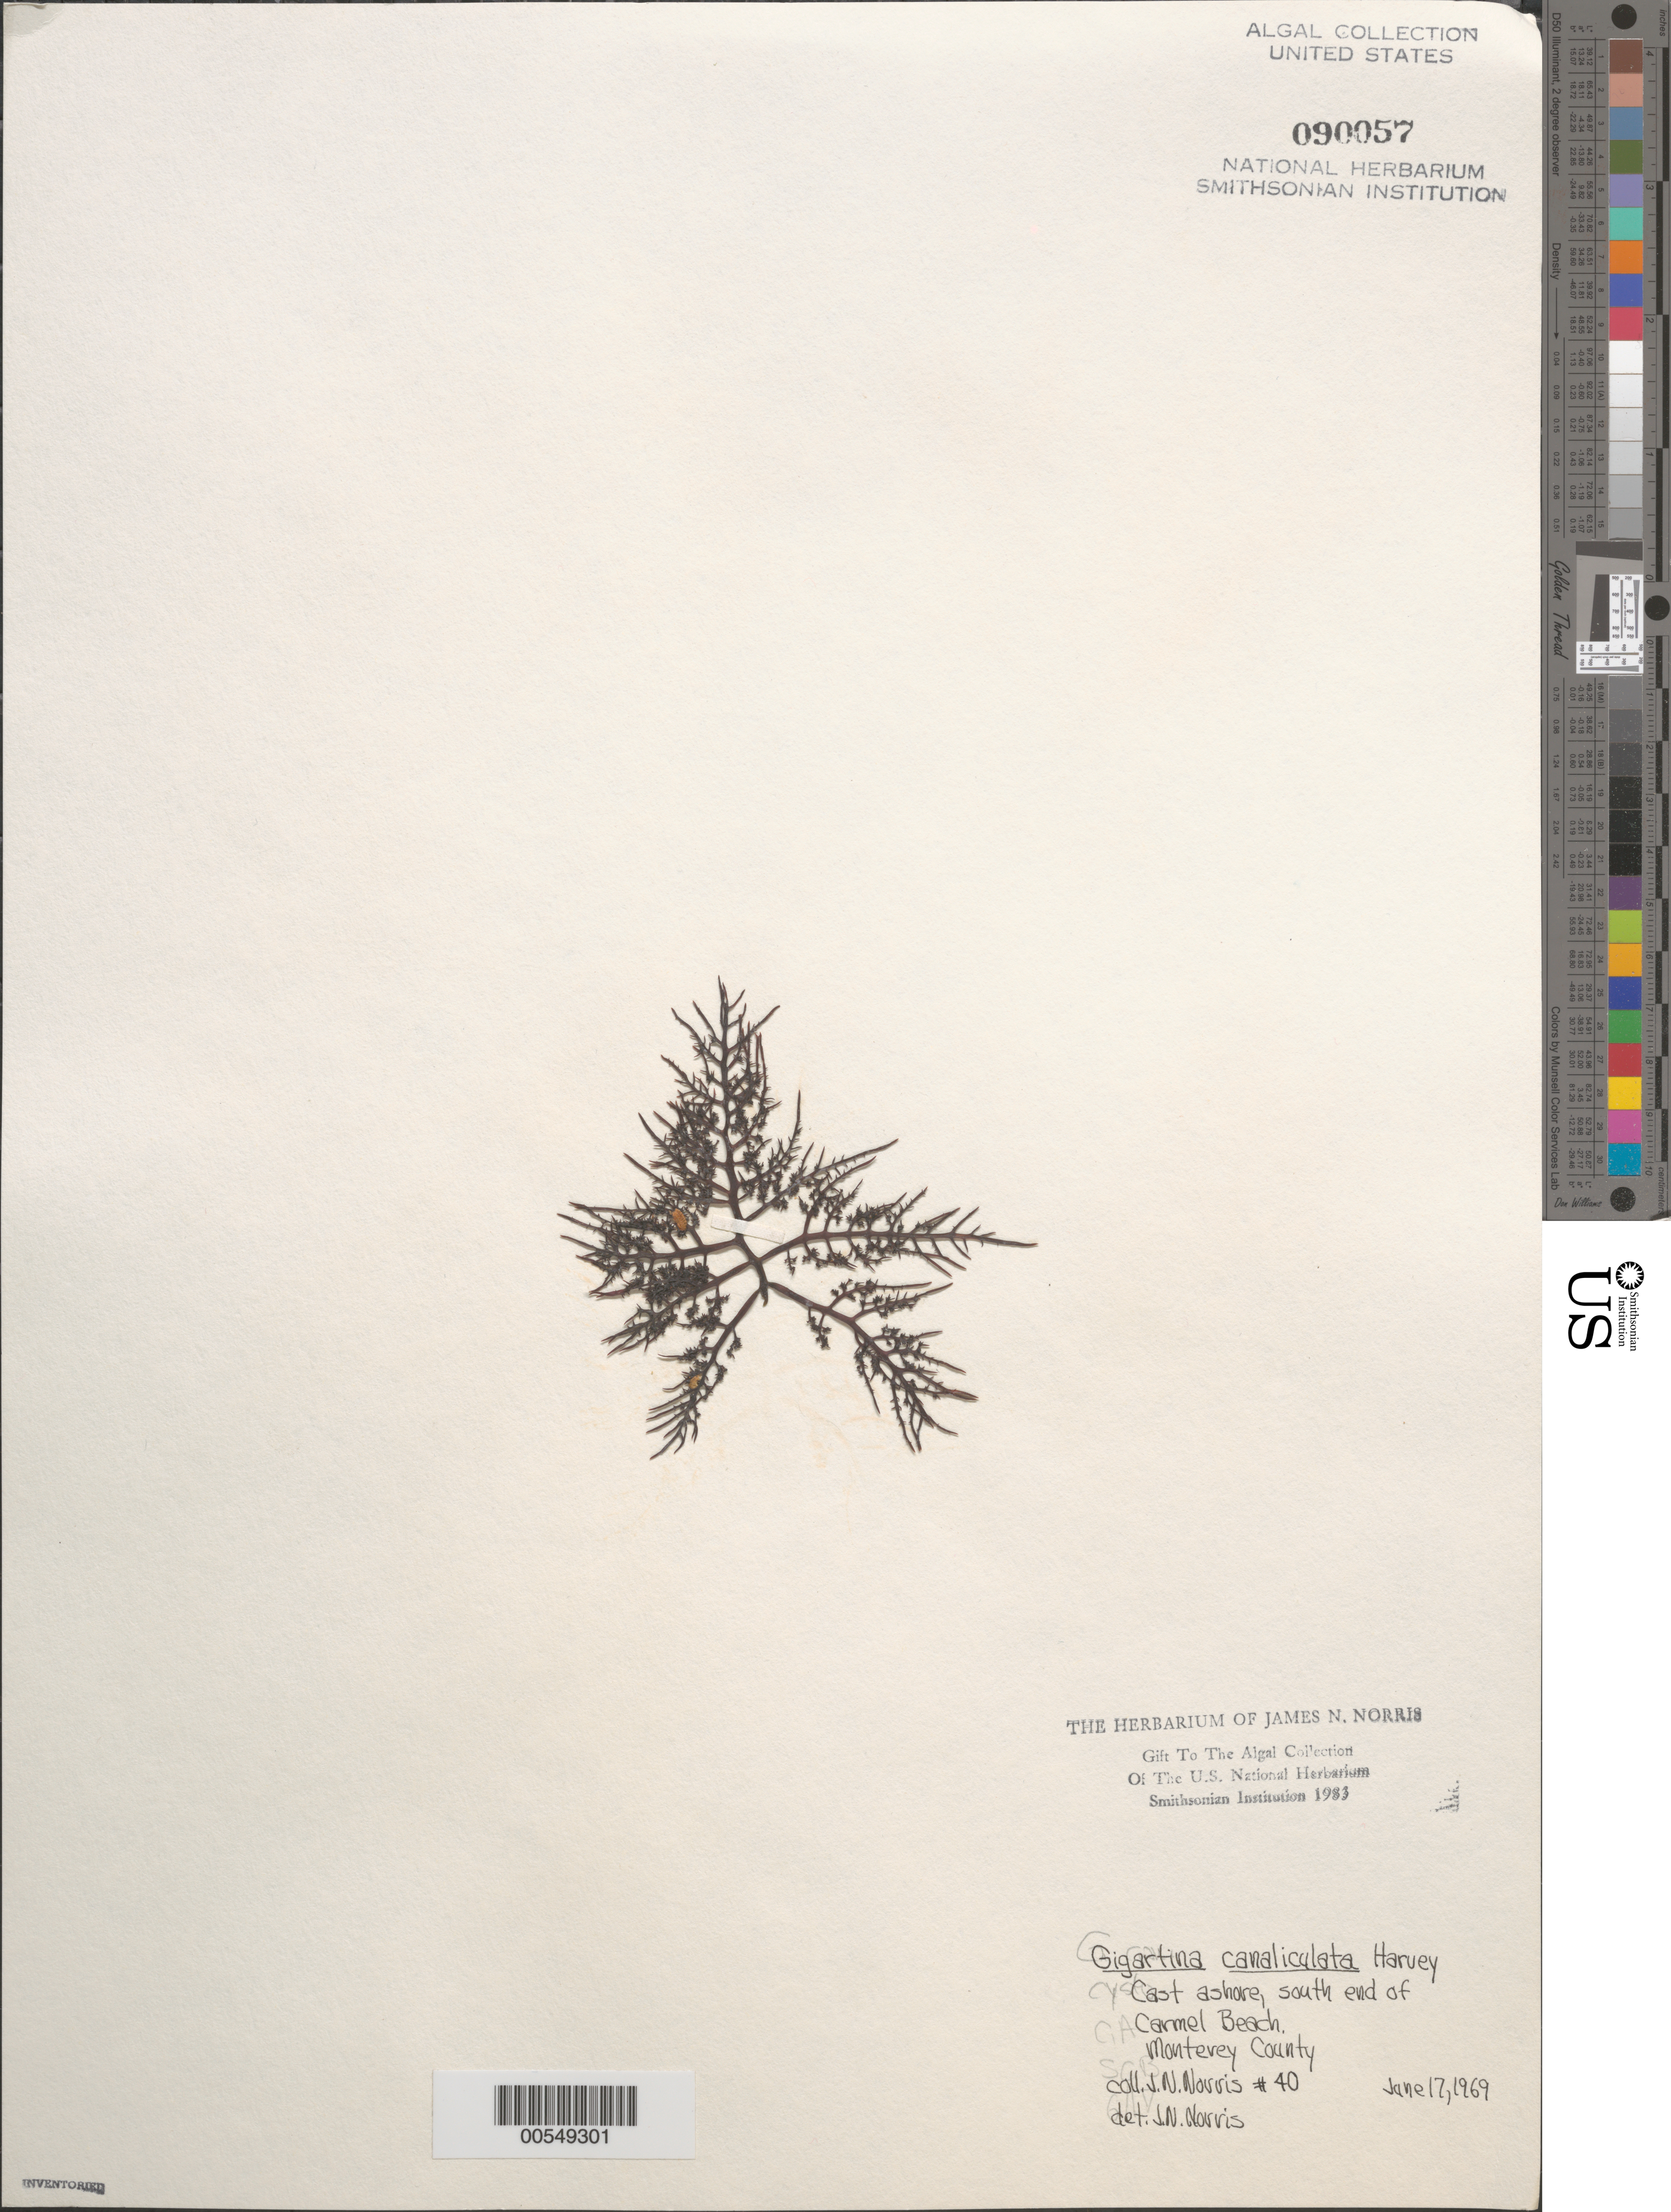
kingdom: Plantae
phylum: Rhodophyta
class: Florideophyceae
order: Gigartinales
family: Gigartinaceae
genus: Chondracanthus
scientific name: Chondracanthus canaliculatus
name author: (Harv.) Guiry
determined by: Algae name updating Project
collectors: J. N. Norris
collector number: JN-40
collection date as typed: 17 Jun 1969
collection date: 1969-06-17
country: United States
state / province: California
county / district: Monterey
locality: Carmel Beach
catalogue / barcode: US 90057